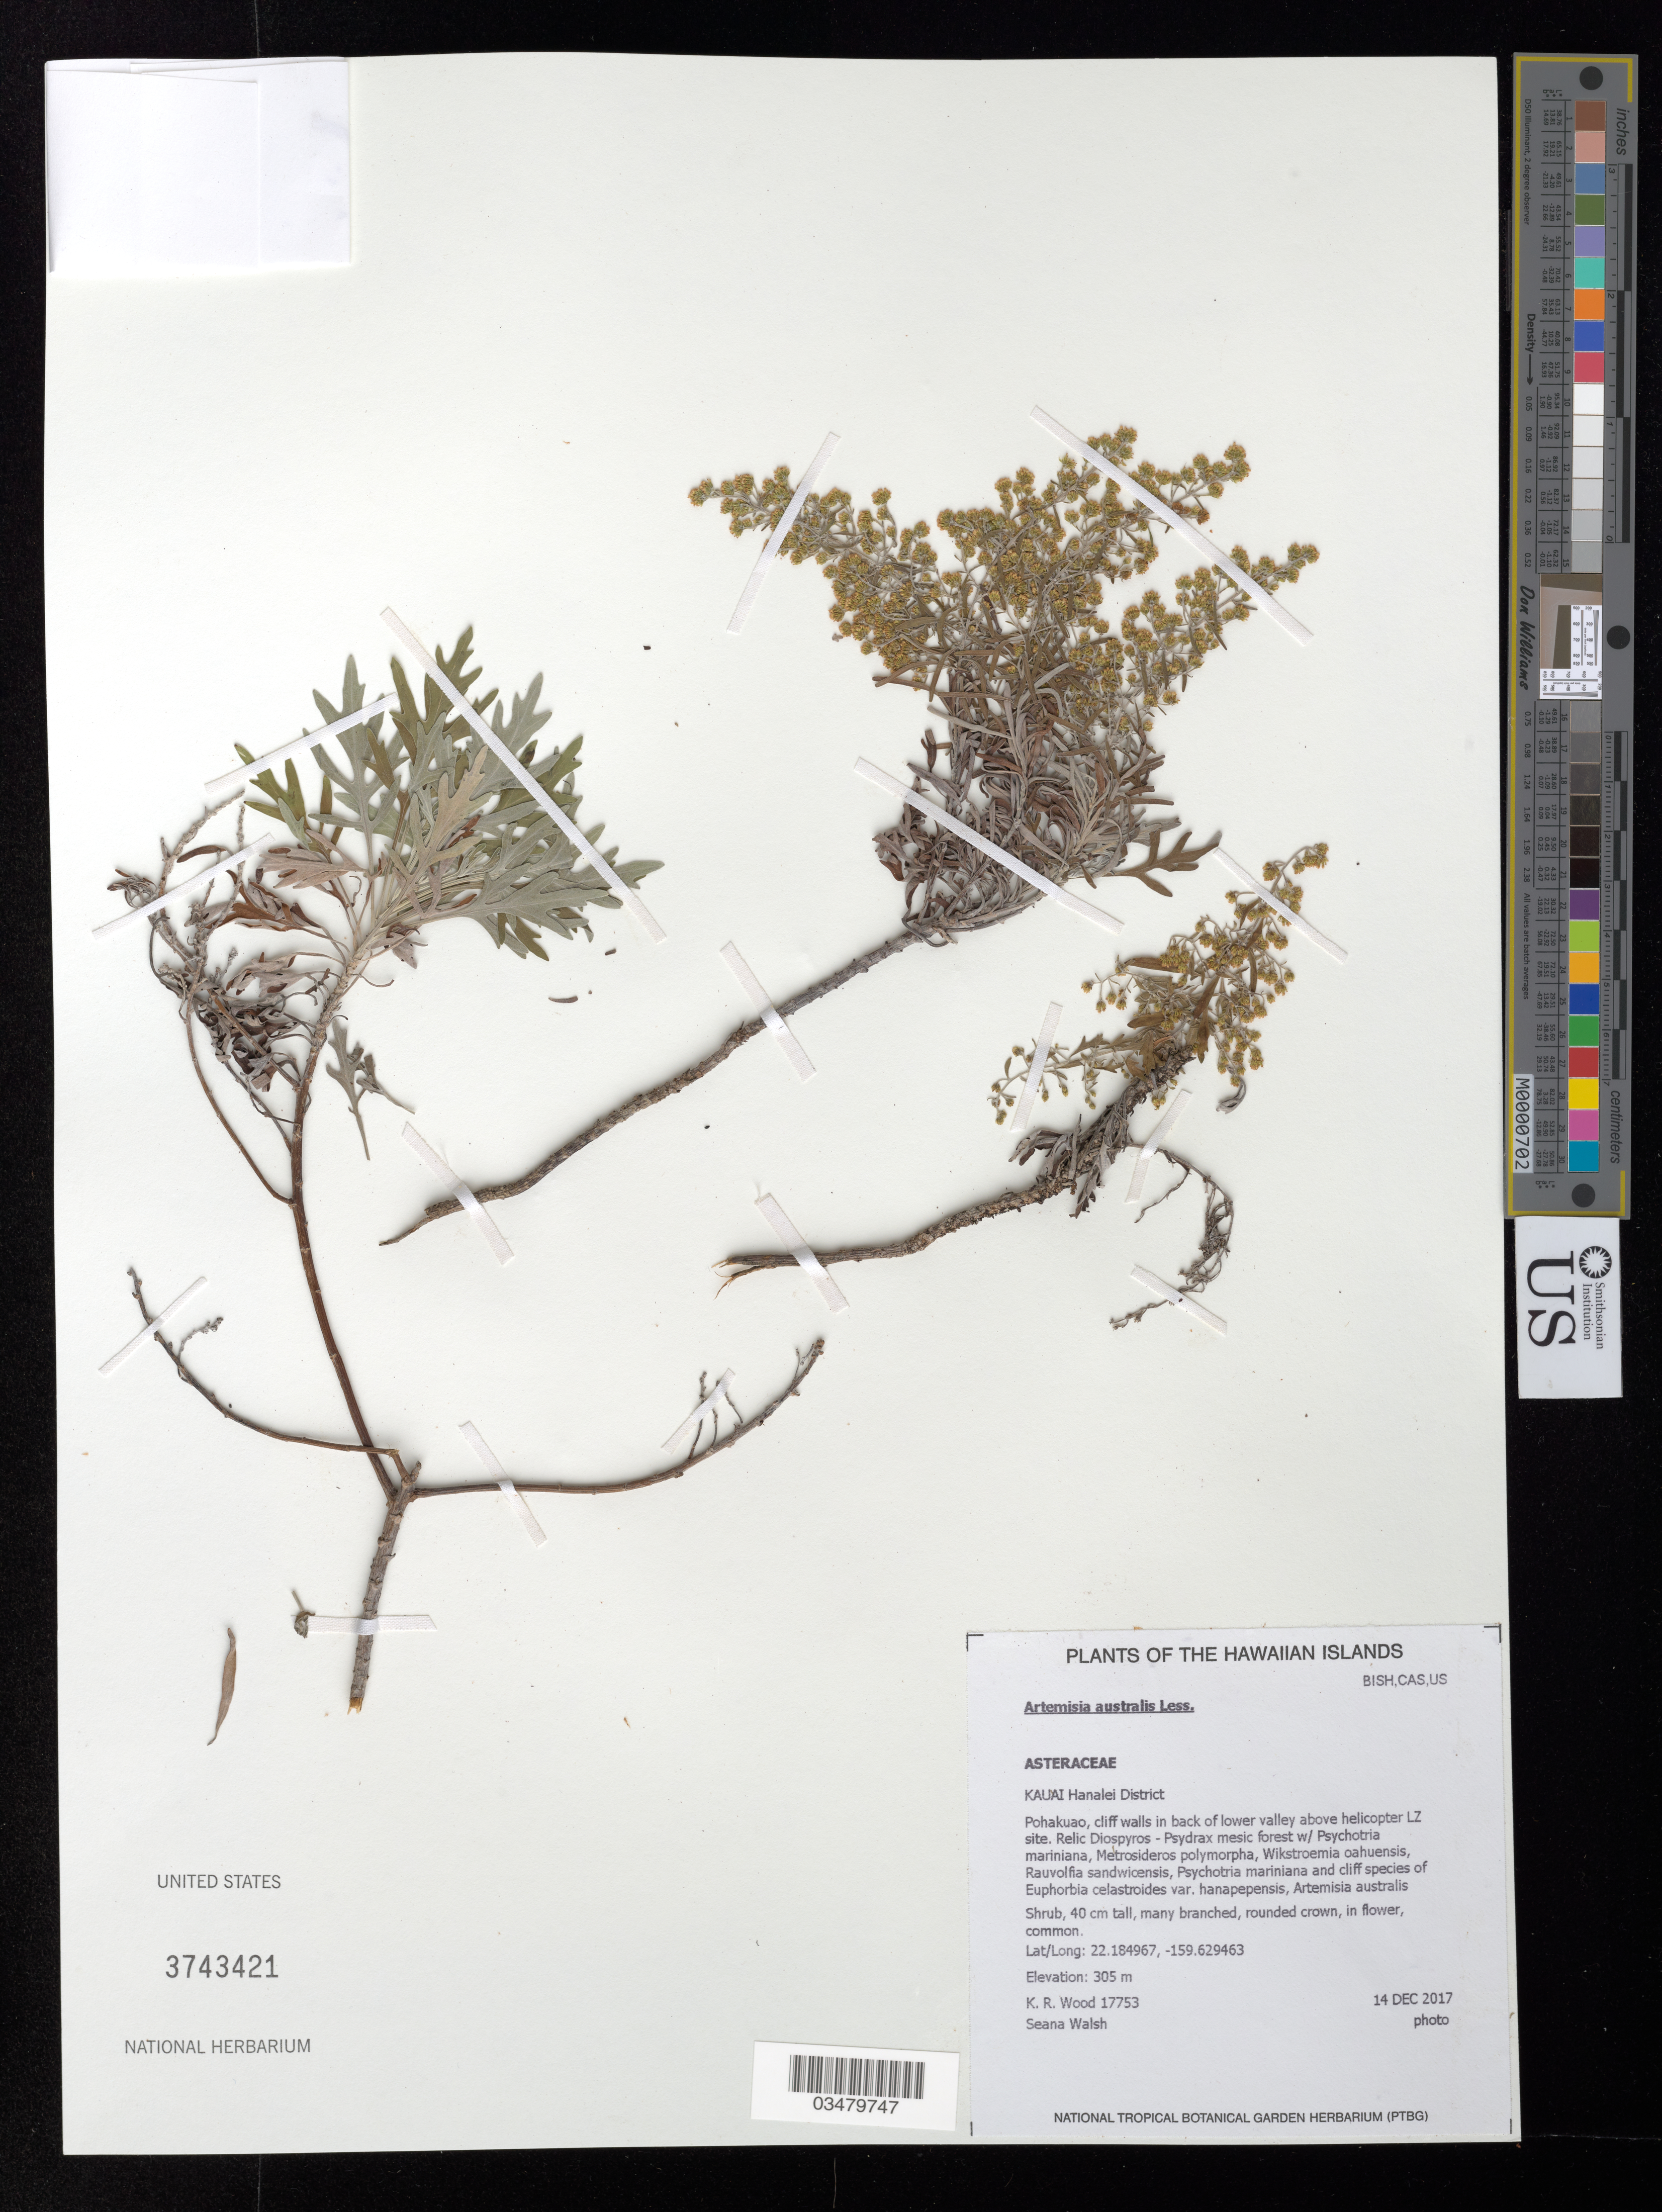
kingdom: Plantae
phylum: Tracheophyta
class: Magnoliopsida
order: Asterales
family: Asteraceae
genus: Artemisia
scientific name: Artemisia australis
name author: Less.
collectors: K. R. Wood & S. Walsh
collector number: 17753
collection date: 2017-12-14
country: United States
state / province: Hawaii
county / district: Kauai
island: Kaua'i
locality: Hanalei District, Pohakuao, cliff walls in back of lower valley above helicopter LZ site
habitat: Mesic forest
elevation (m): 305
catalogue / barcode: US 3743421